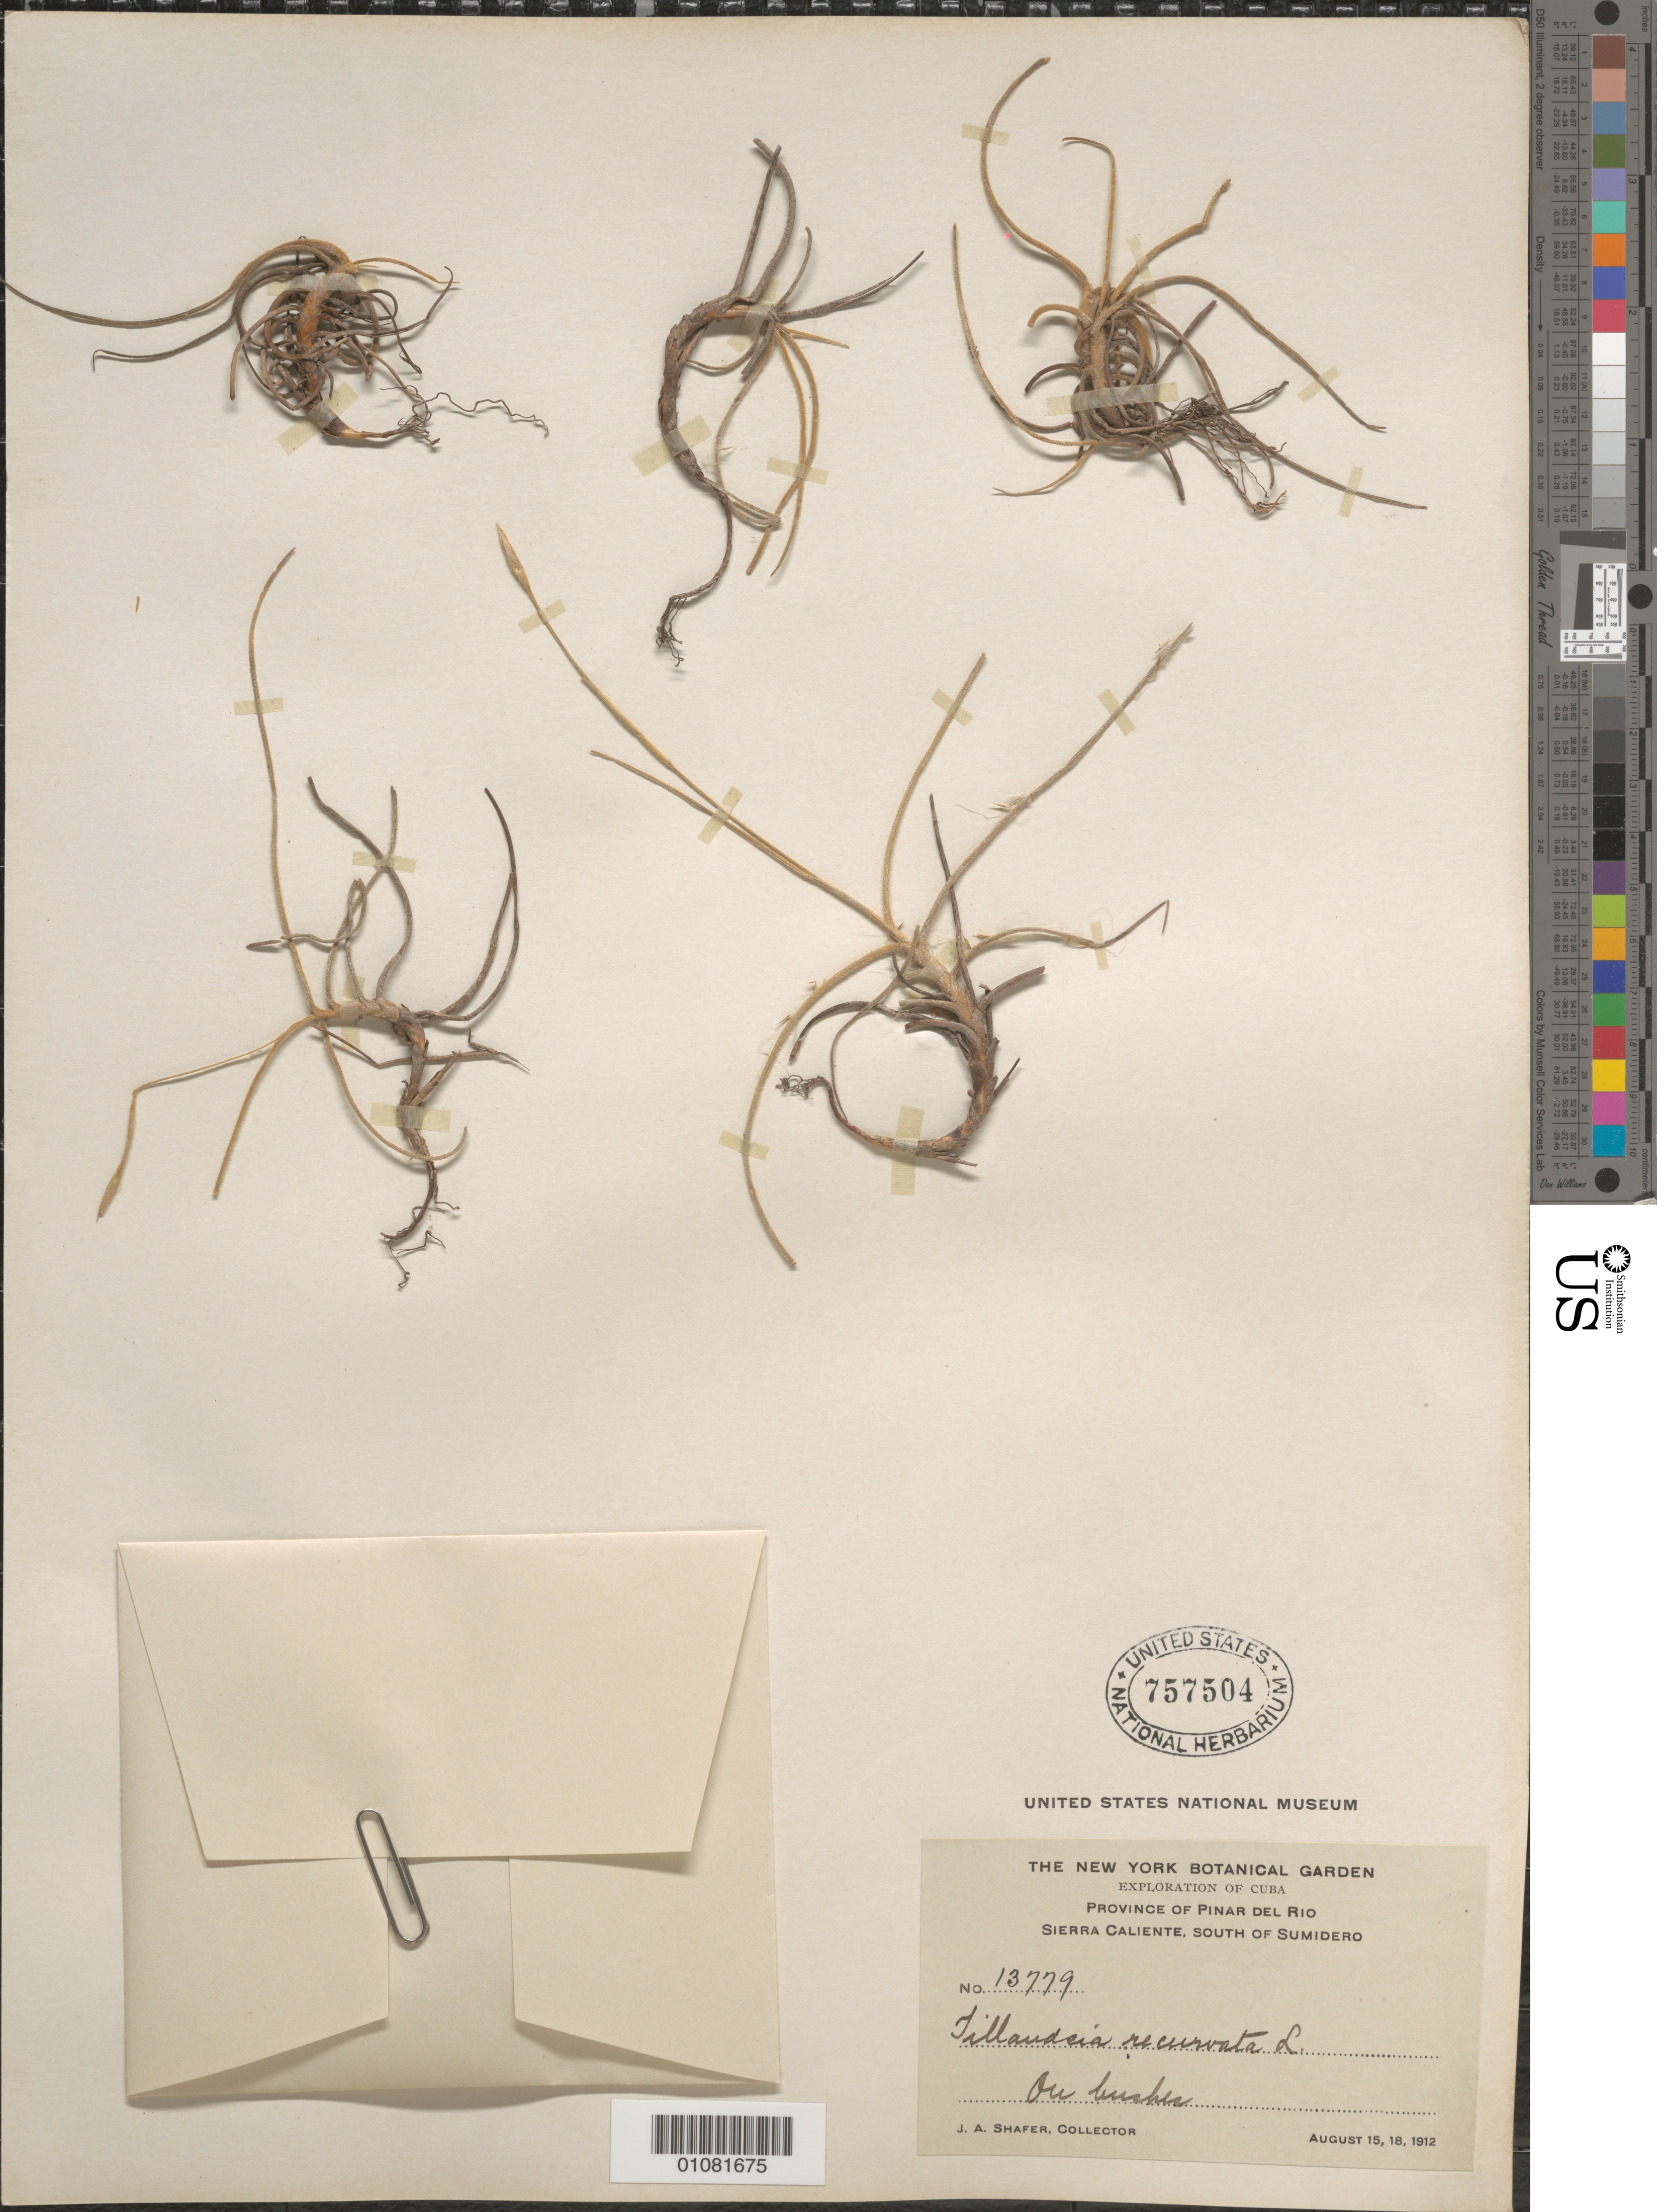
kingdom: Plantae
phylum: Tracheophyta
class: Liliopsida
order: Poales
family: Bromeliaceae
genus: Tillandsia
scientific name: Tillandsia recurvata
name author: L.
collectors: J. A. Shafer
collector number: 13779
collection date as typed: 15 Aug 1912 and 18 Aug 1912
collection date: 1912-08-15,1912-08-18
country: Cuba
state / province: Pinar del Rio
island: Cuba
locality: Sierra Caliente, S of Sumidero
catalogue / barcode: US 757504